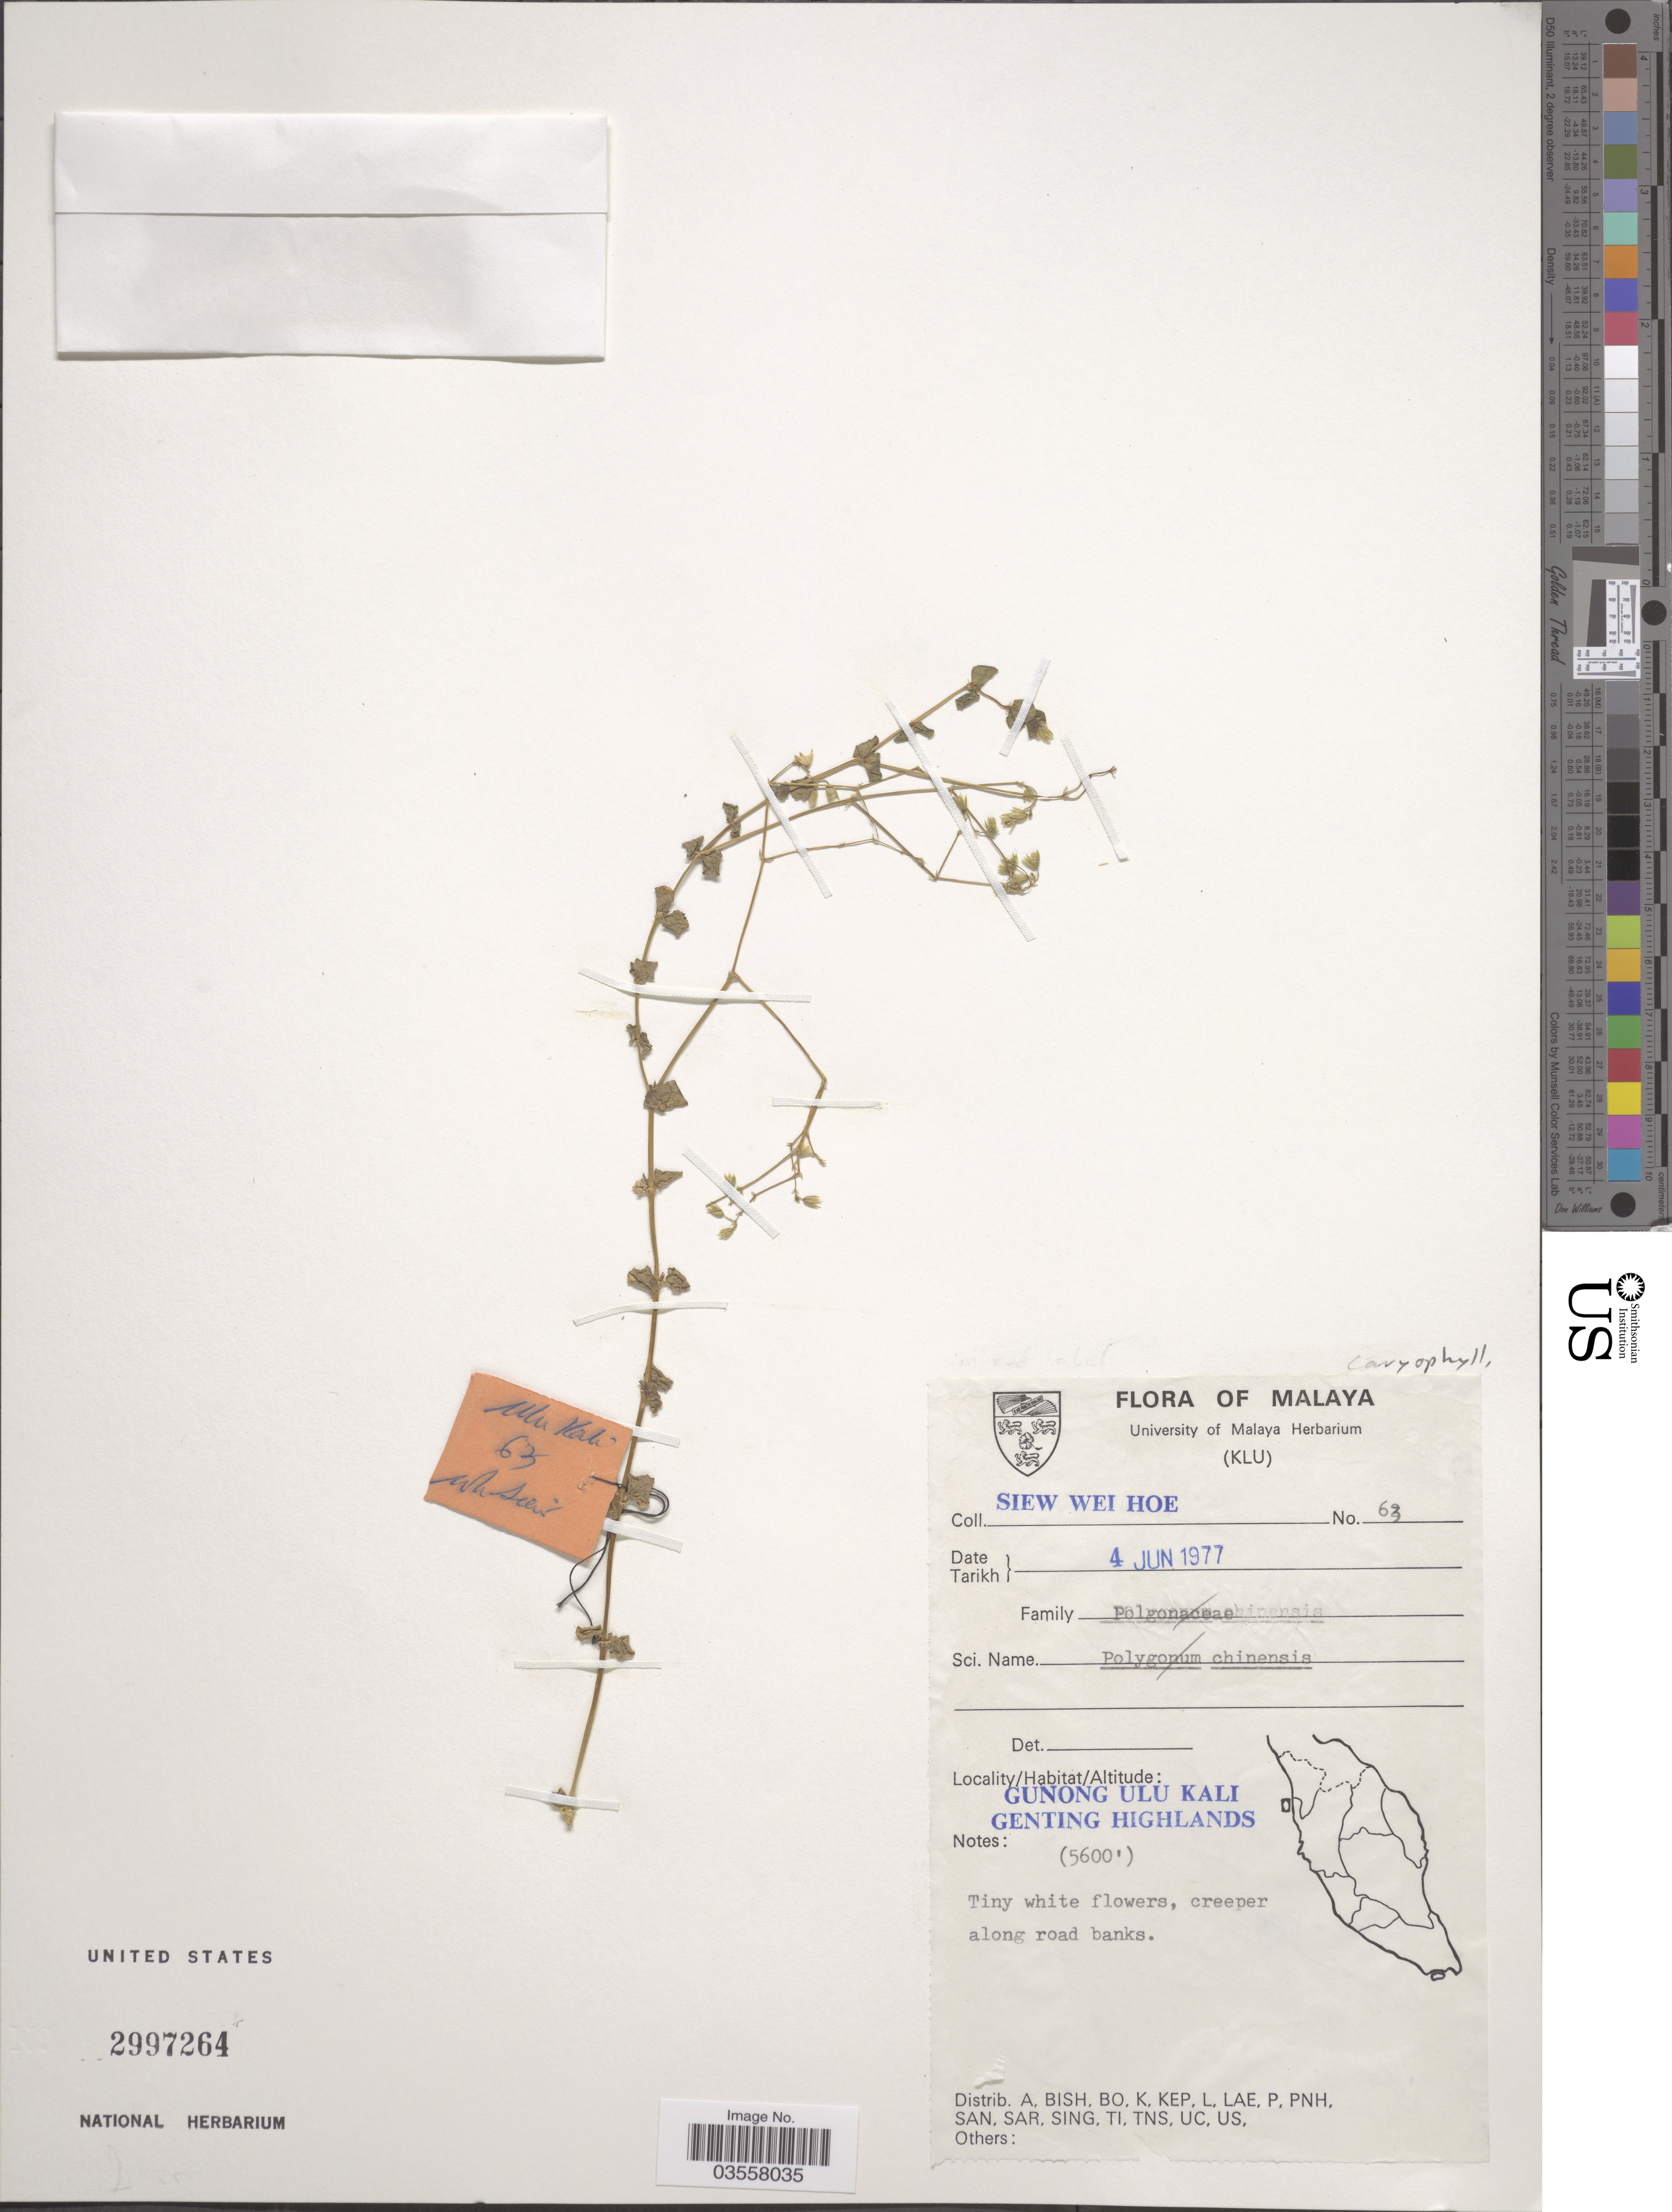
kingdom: Plantae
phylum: Tracheophyta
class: Magnoliopsida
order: Caryophyllales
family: Caryophyllaceae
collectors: S. Hoe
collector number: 63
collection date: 1977-06-04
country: Malaysia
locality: Malaya. Gunung Ulu Kali. Genting Highlands.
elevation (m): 1707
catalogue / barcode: US 2997264